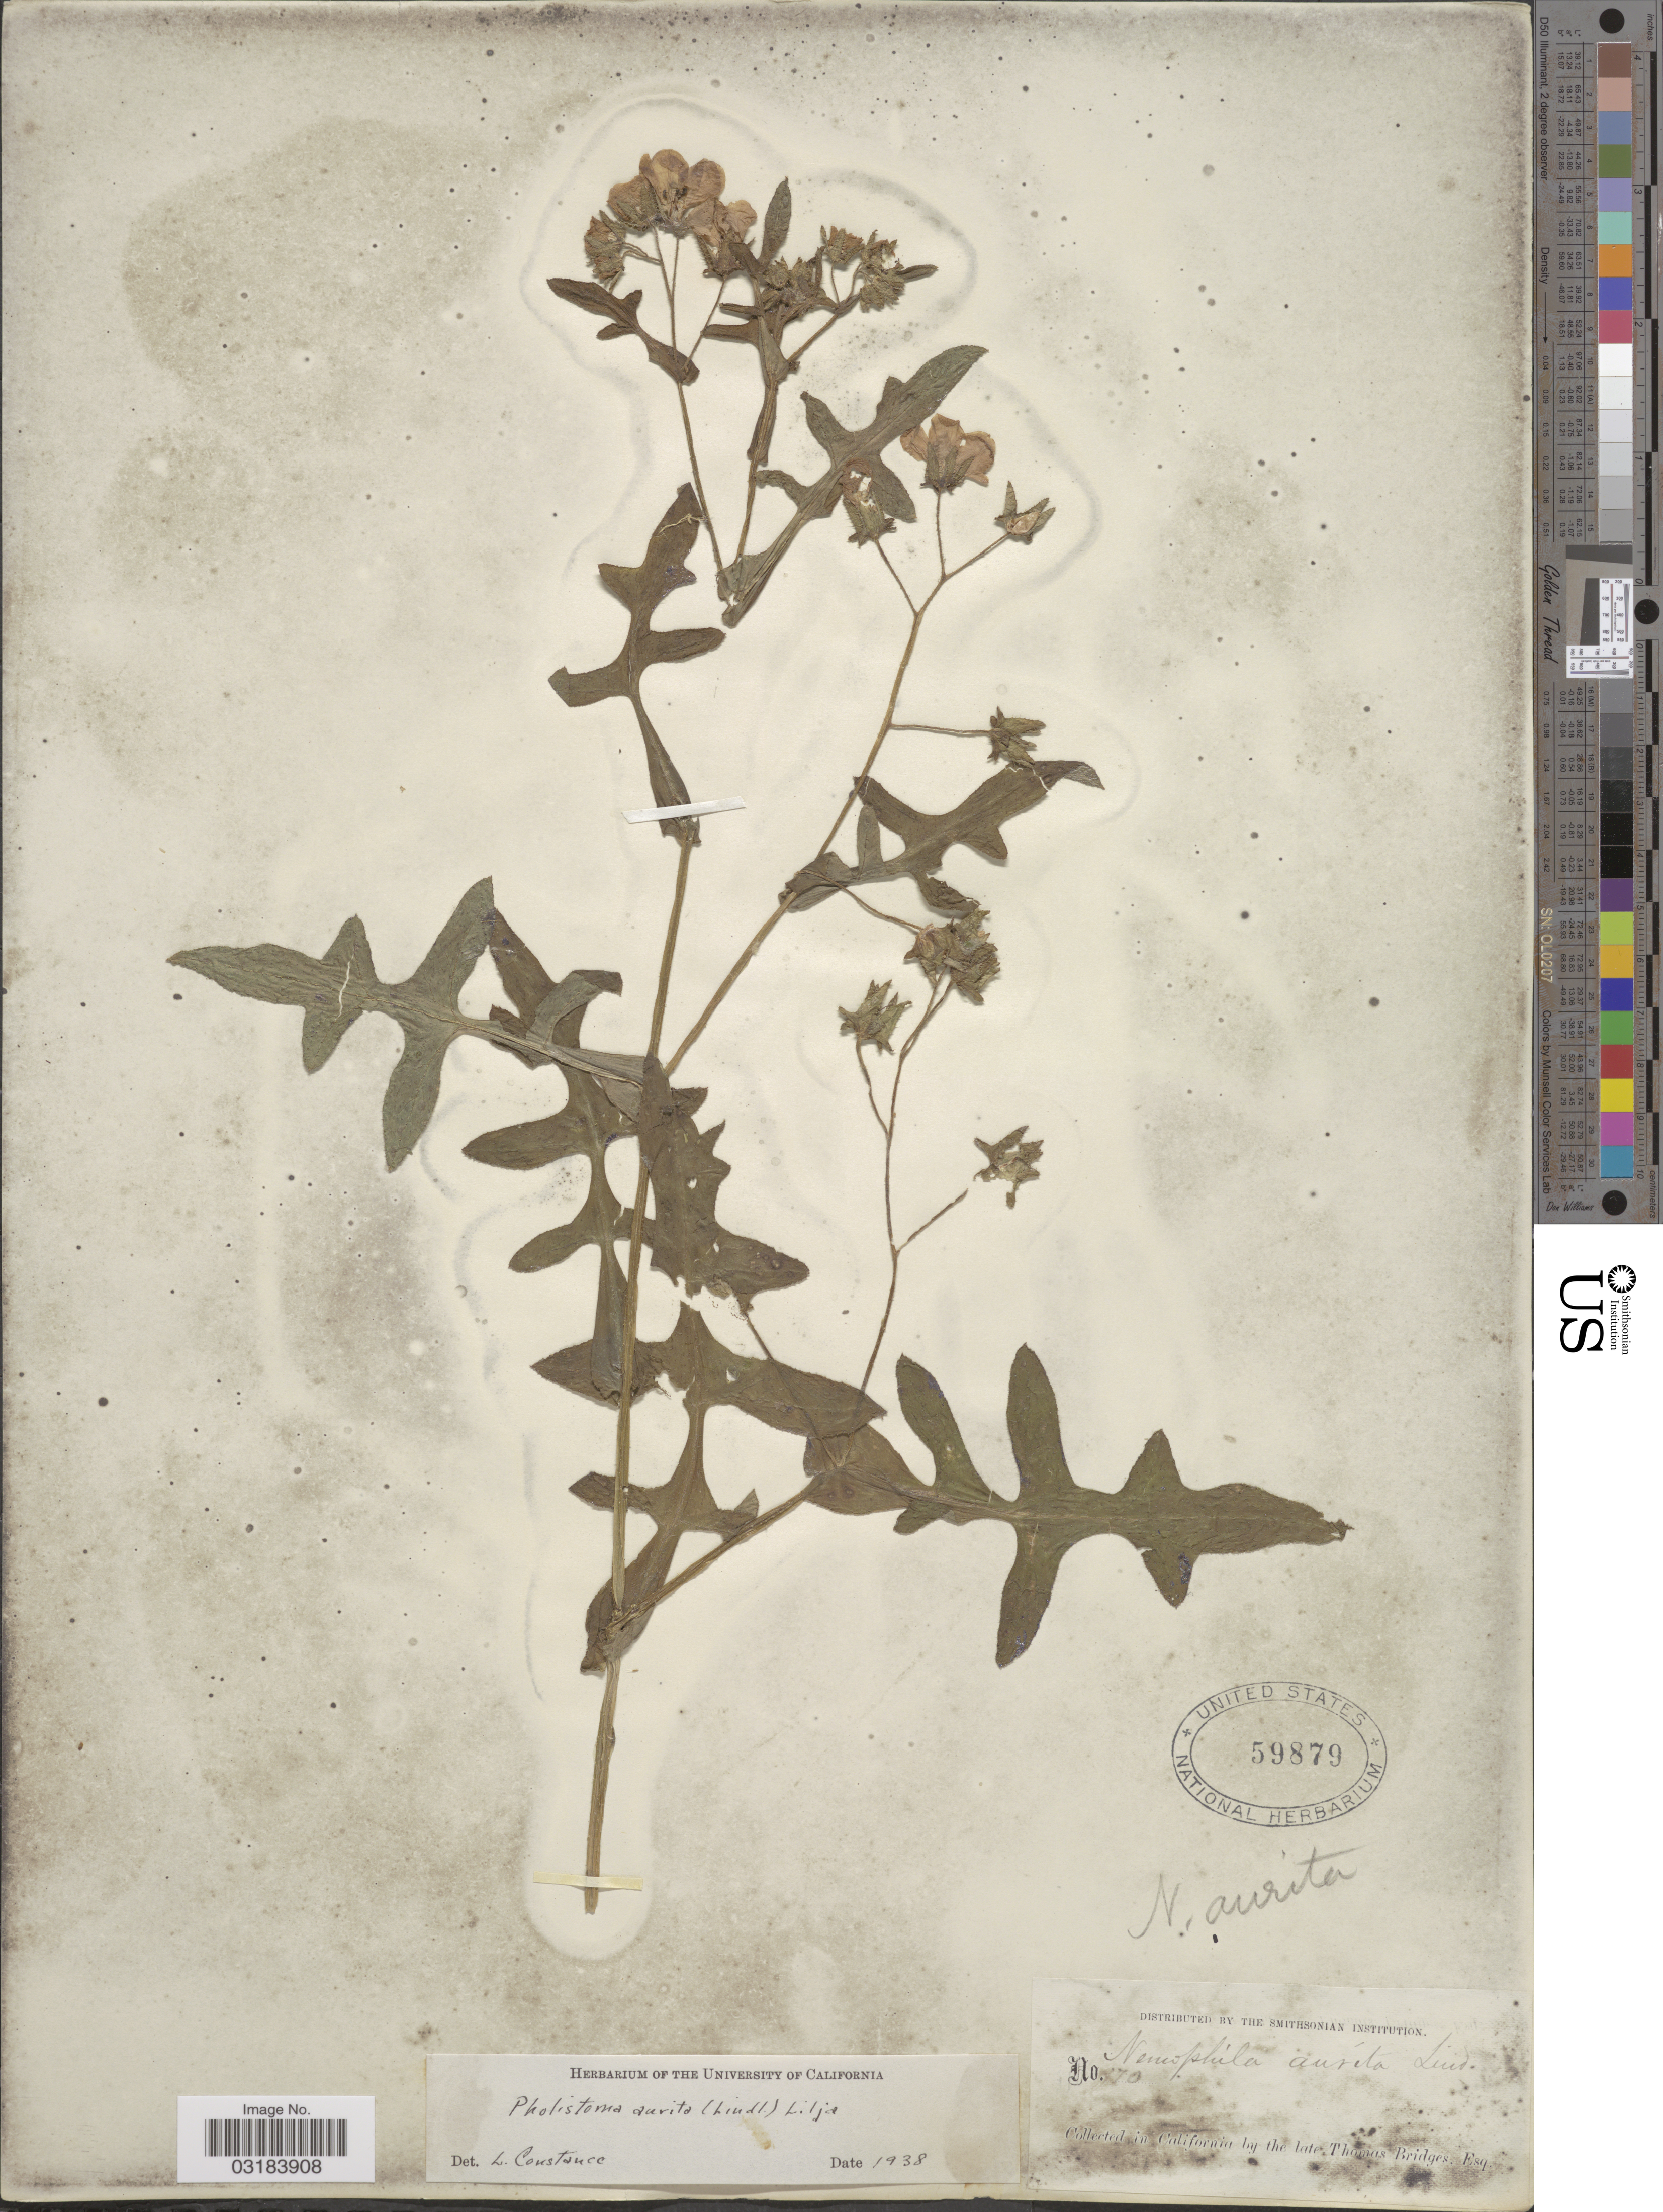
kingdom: Plantae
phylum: Tracheophyta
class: Magnoliopsida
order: Boraginales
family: Hydrophyllaceae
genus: Pholistoma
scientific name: Pholistoma auritum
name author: (Lindl.) Lilja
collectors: T. Bridges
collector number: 170*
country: United States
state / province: California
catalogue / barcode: US 59879